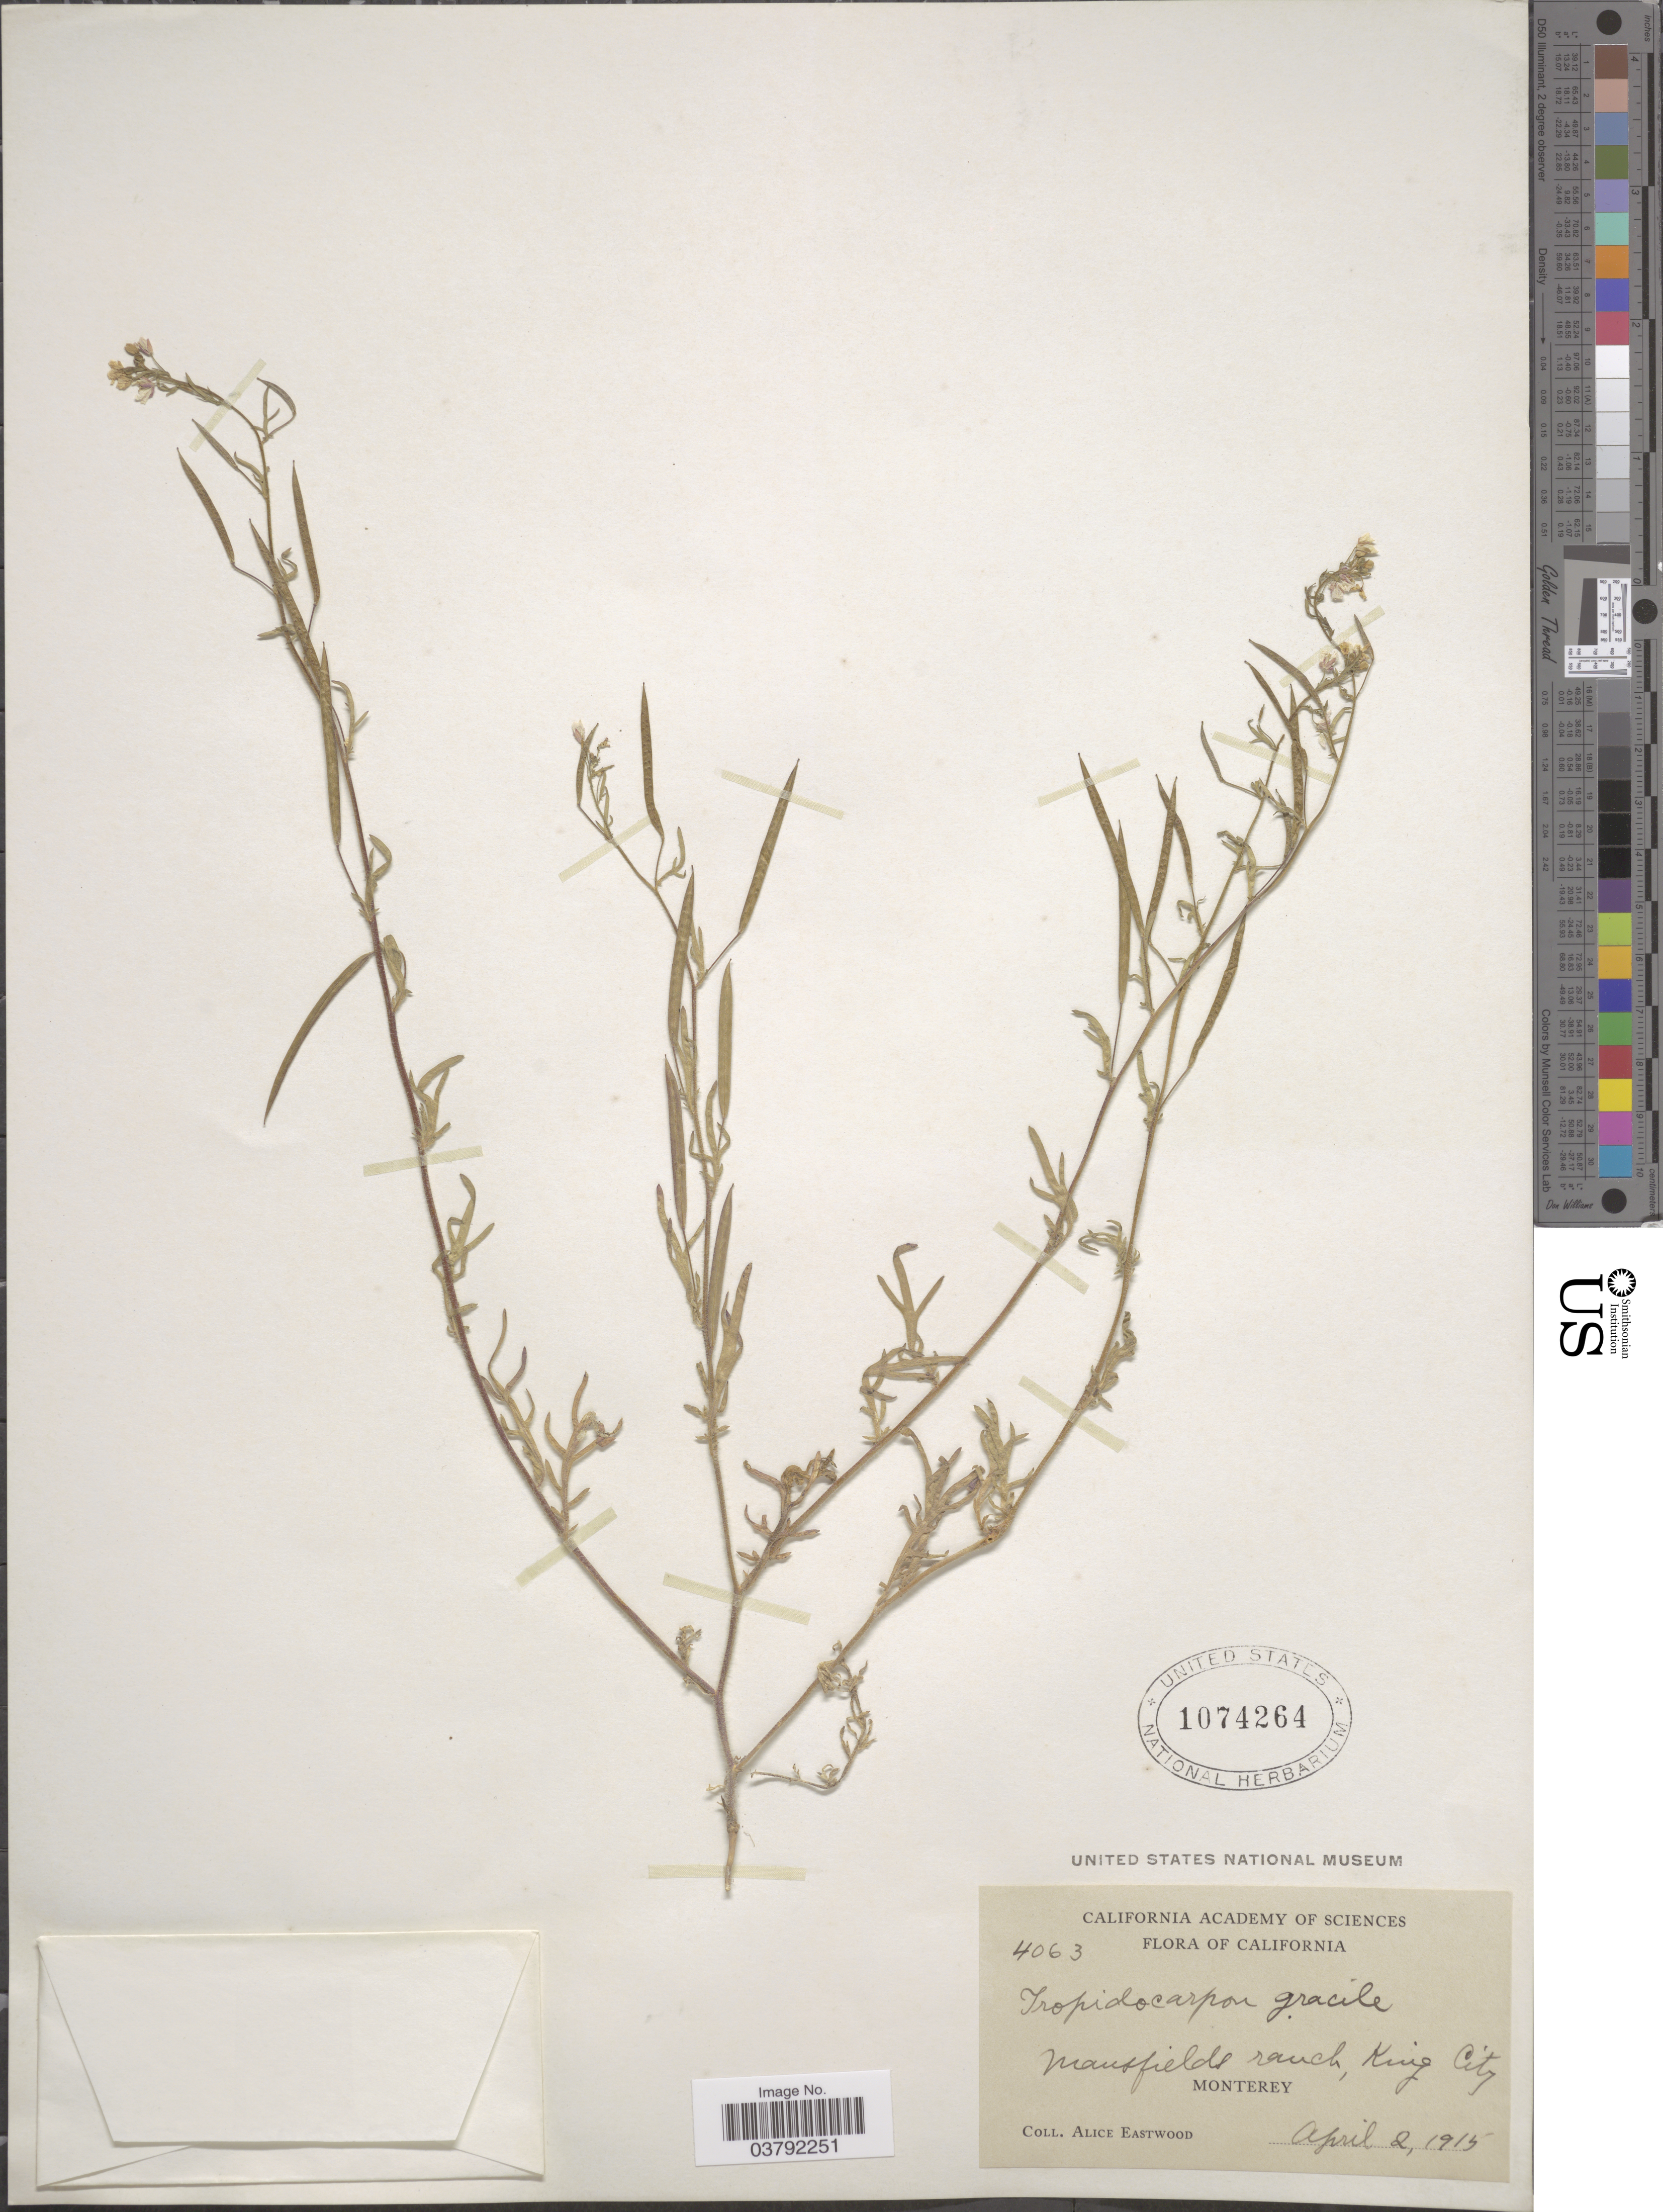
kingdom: Plantae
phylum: Tracheophyta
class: Magnoliopsida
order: Brassicales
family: Brassicaceae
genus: Tropidocarpum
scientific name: Tropidocarpum gracile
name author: Hook.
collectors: A. Eastwood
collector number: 4063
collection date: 1915-04-02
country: United States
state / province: California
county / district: Monterey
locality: Mansfields ranch, King City. Monterey.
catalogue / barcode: US 1074264